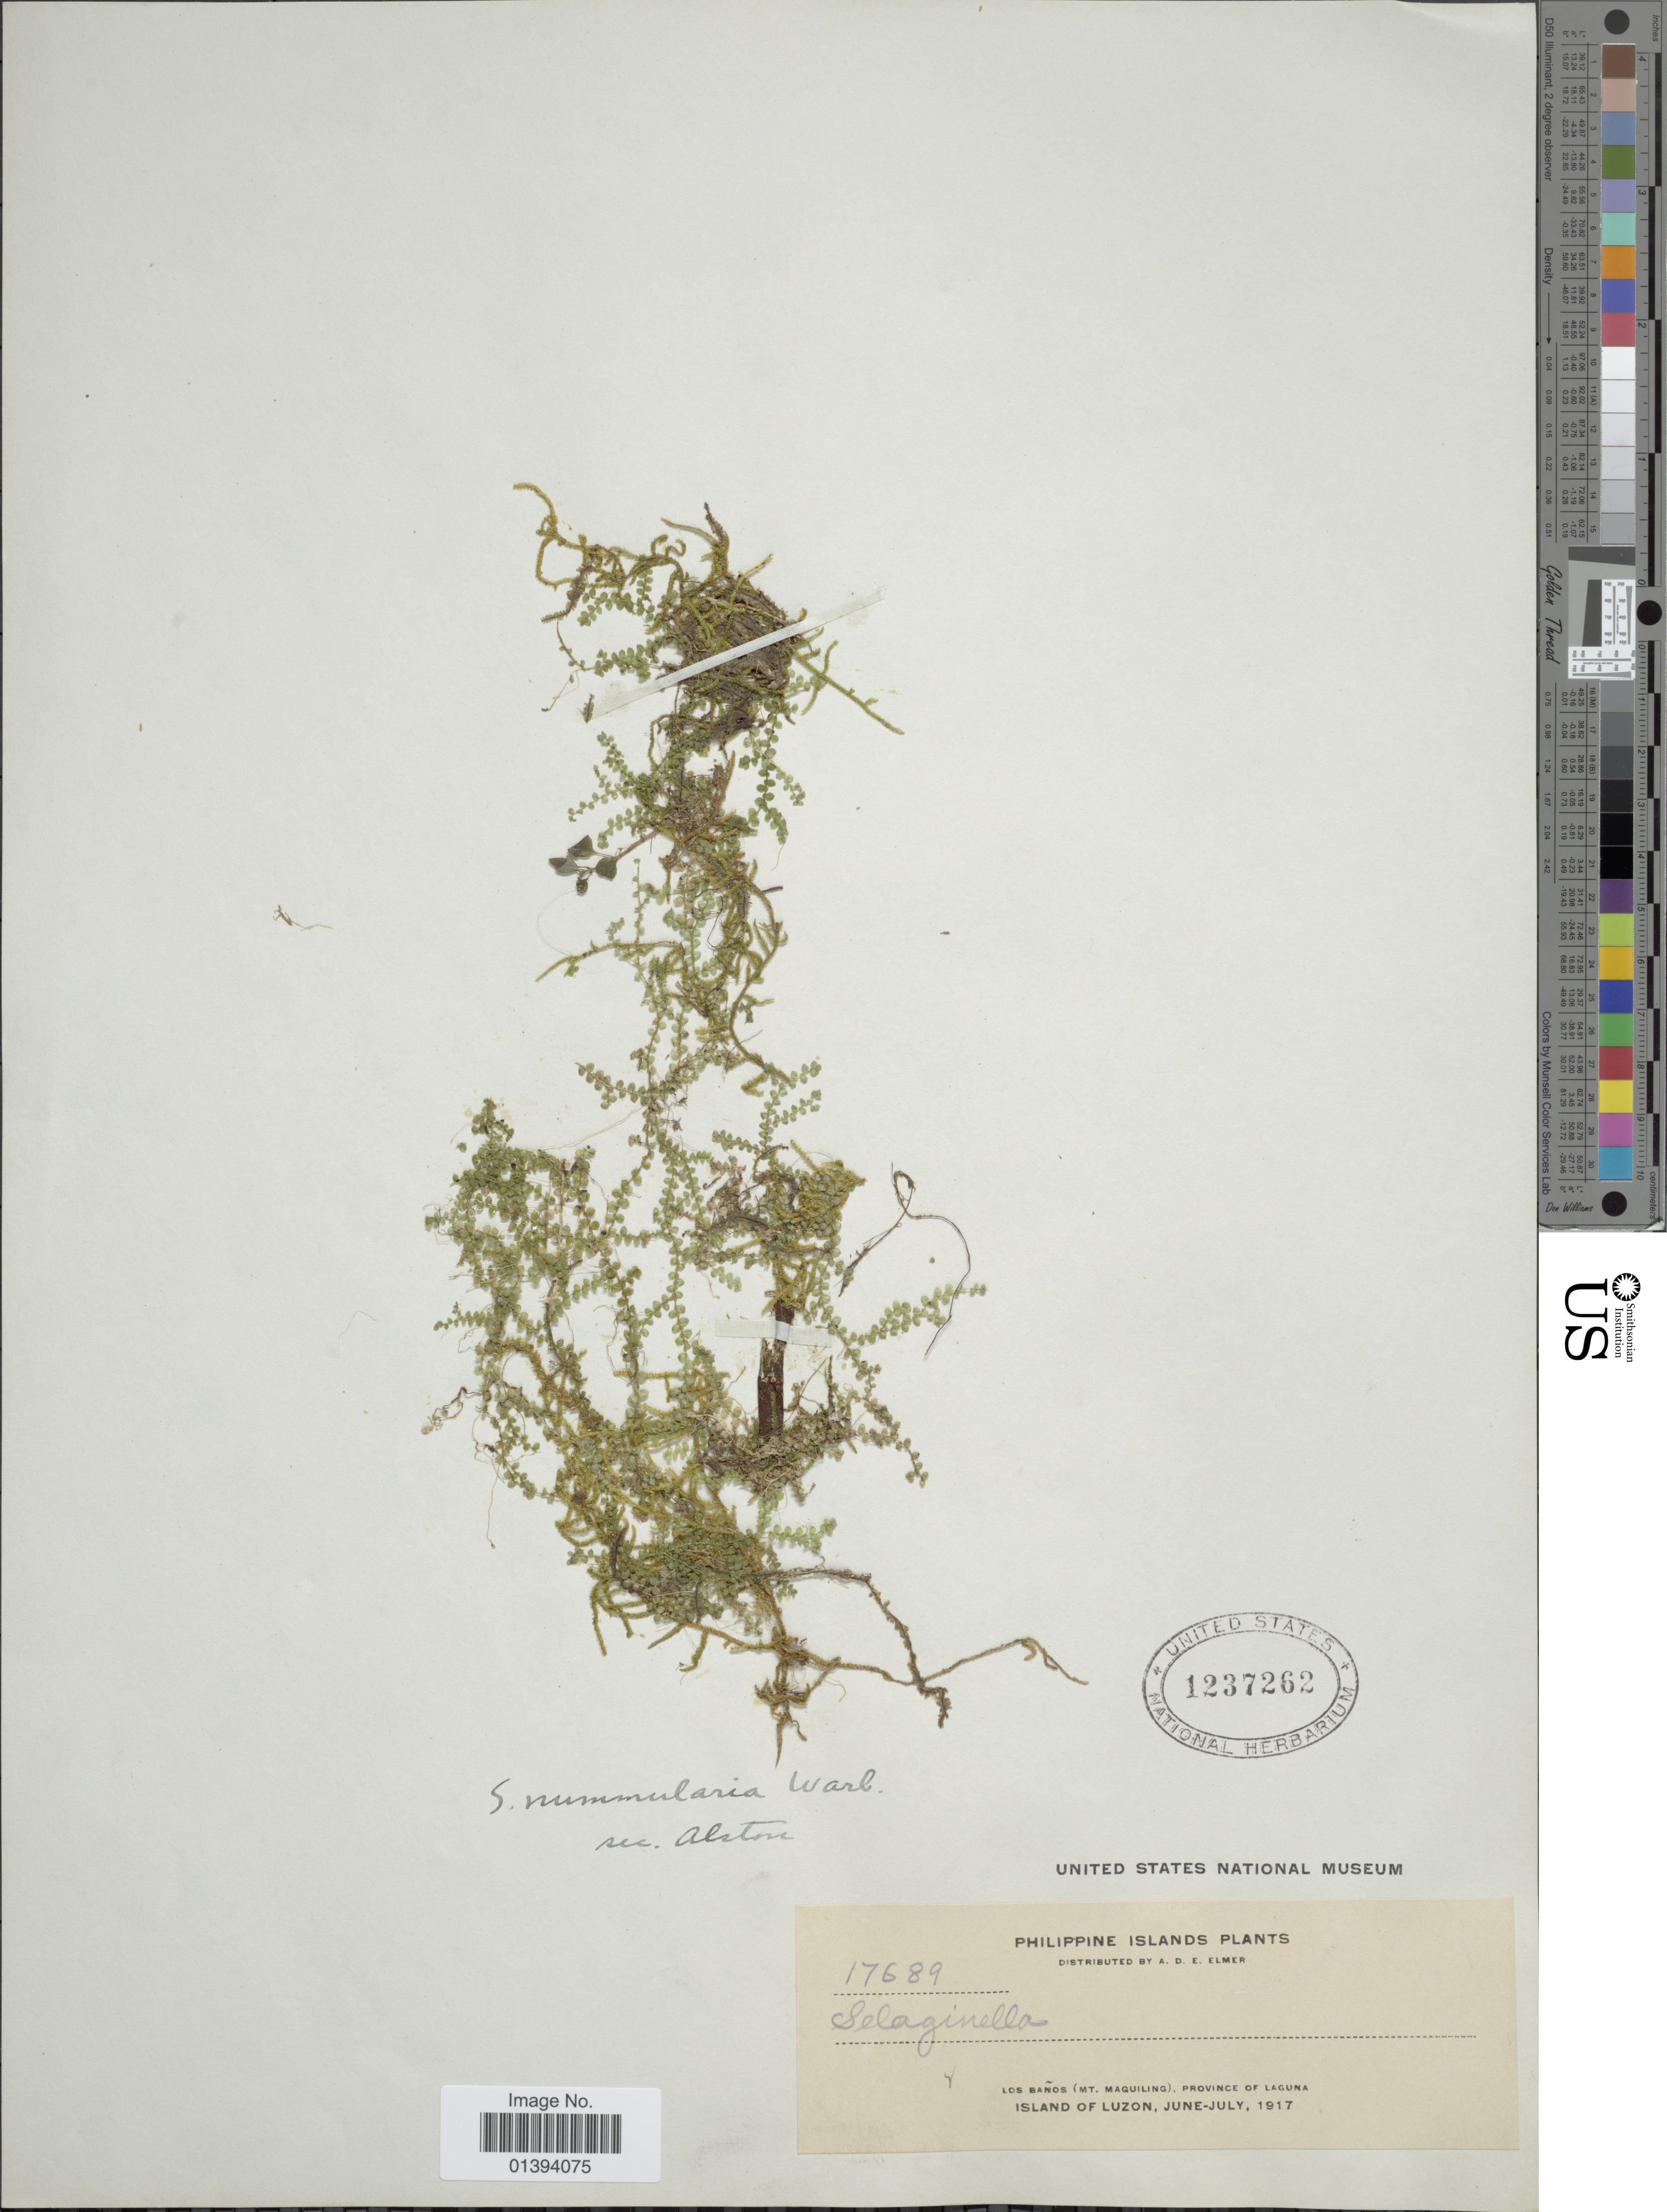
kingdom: Plantae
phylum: Tracheophyta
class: Lycopodiopsida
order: Selaginellales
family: Selaginellaceae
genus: Selaginella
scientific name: Selaginella nummularia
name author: Warb.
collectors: A. D. E. Elmer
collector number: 17689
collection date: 1917-06/1917-07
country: Philippines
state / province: Central Luzon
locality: Los Baños(Mt. Maquiling)province of Laguna, Island of Luzon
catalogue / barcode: US 1237262